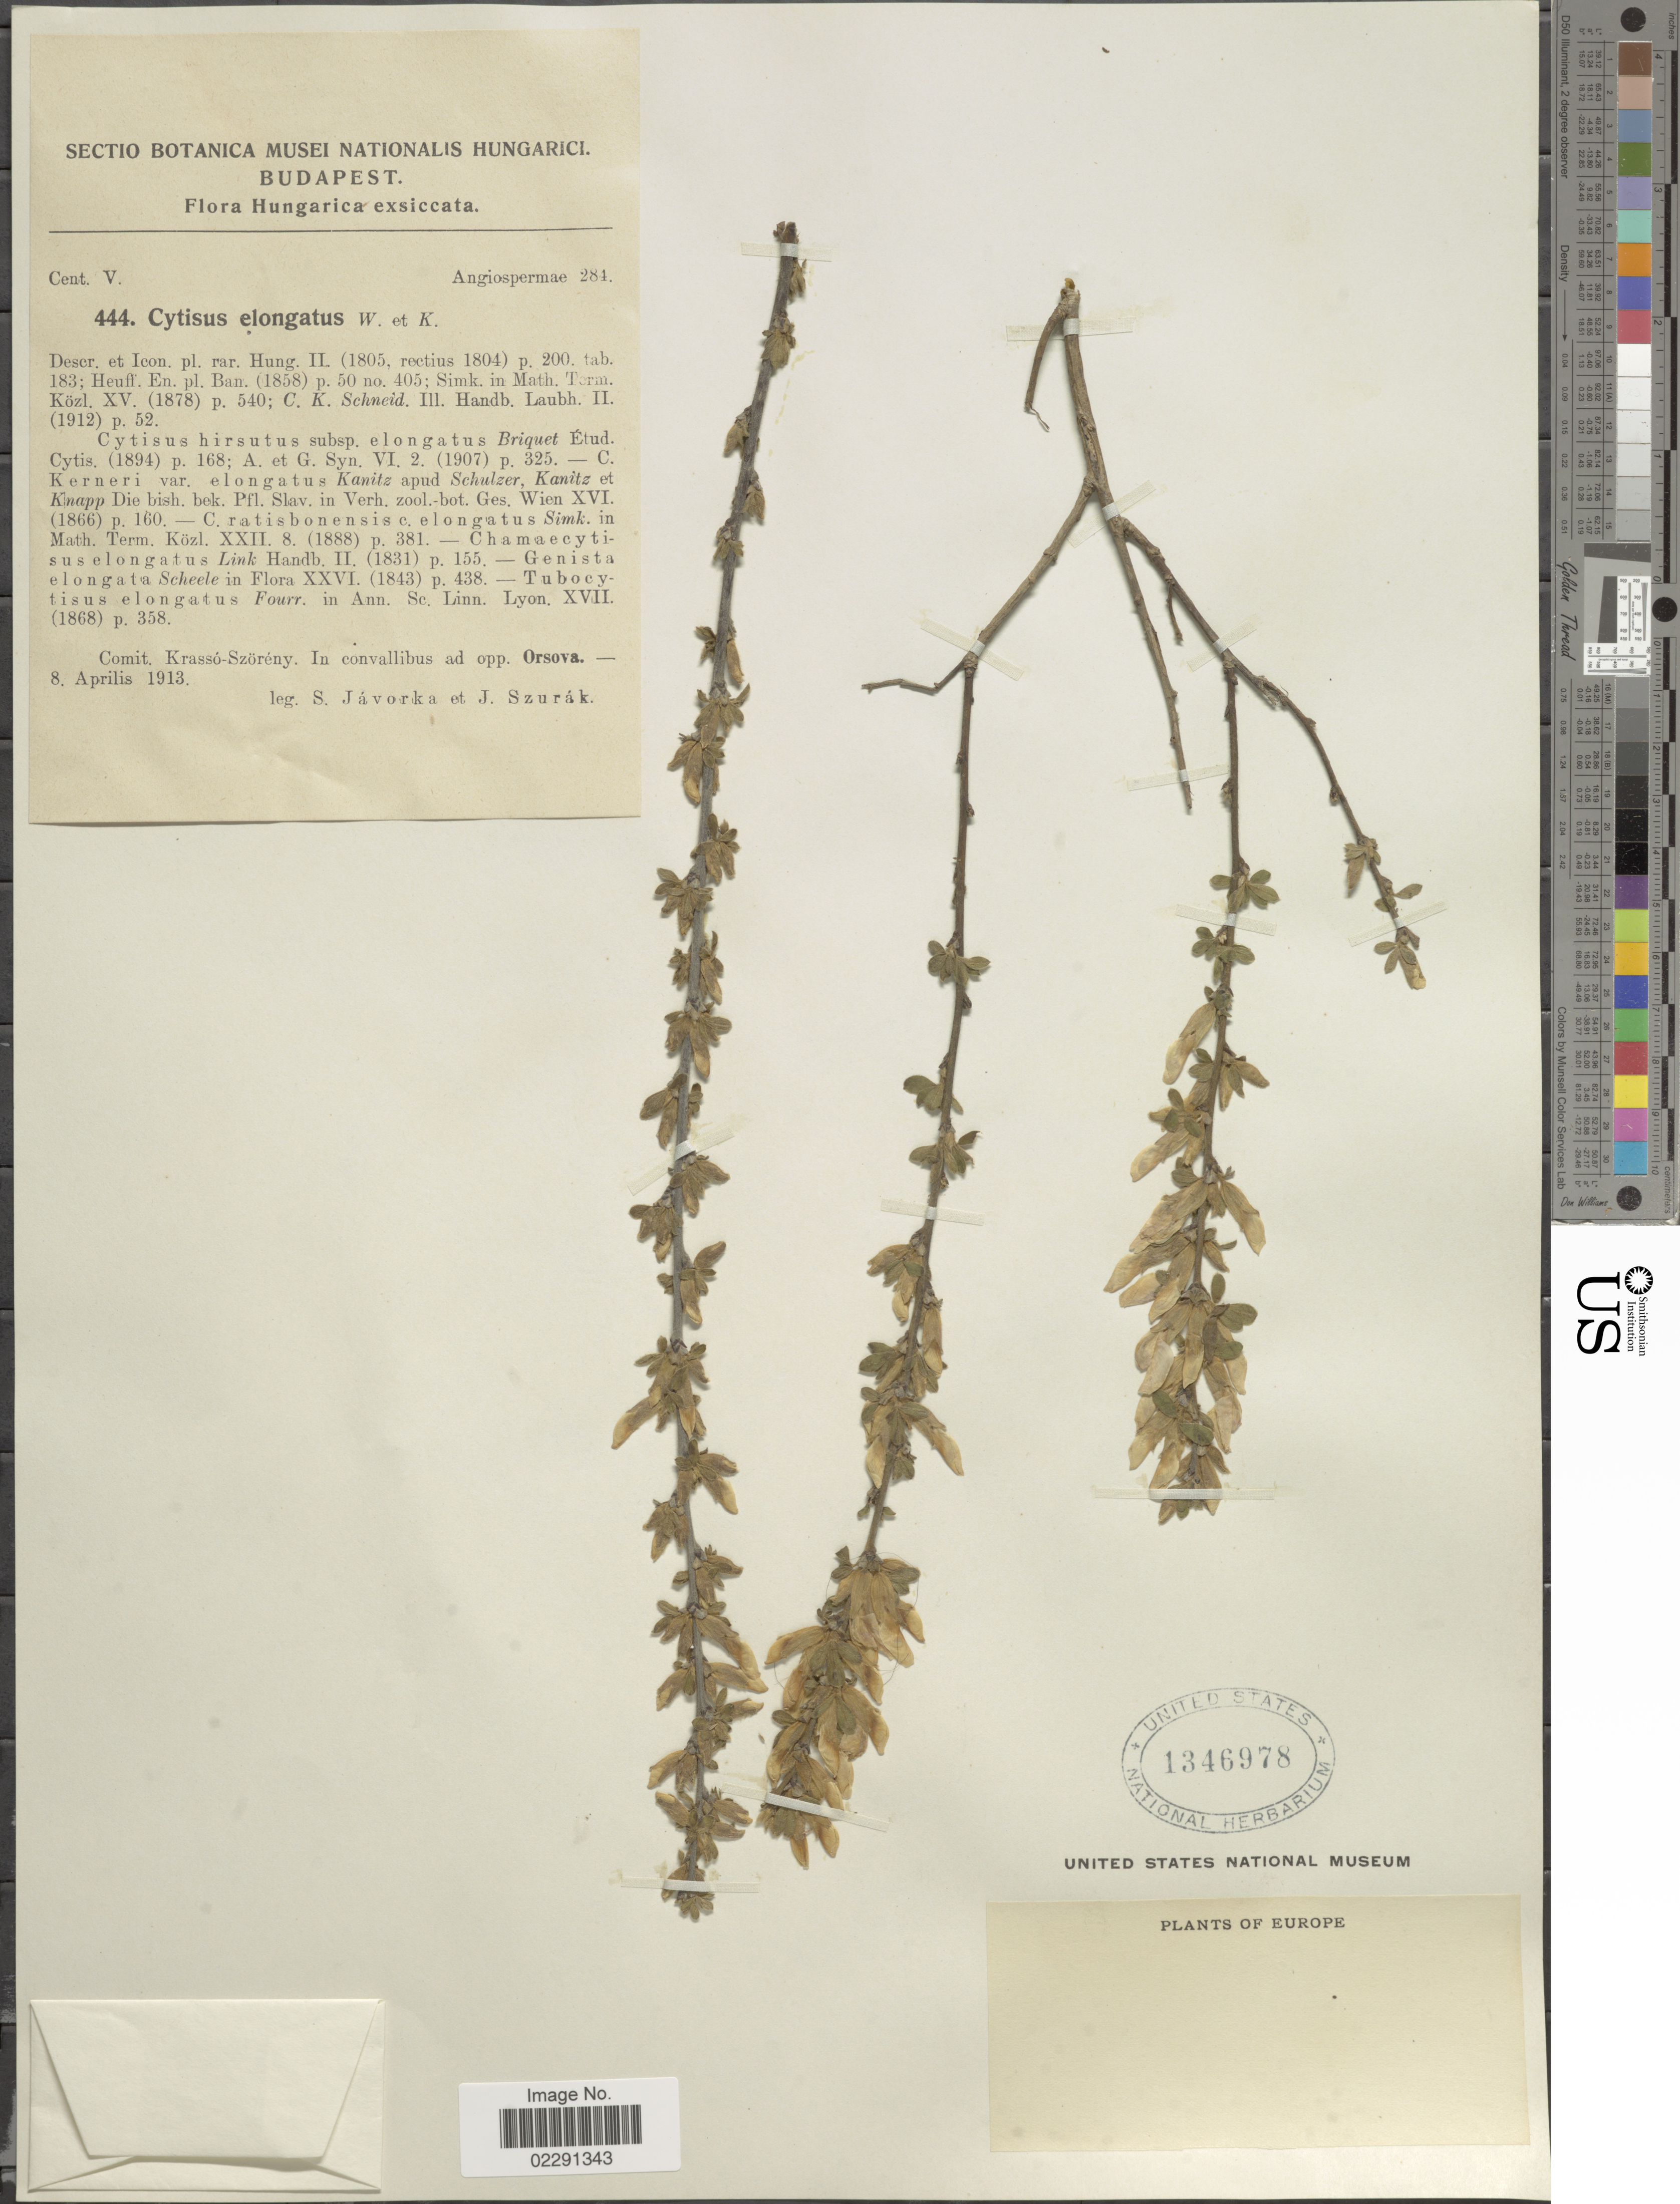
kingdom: Plantae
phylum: Tracheophyta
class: Magnoliopsida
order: Fabales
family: Fabaceae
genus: Cytisus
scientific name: Cytisus elongatus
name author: Waldst. & Kit.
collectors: S. Javorka & J. Szurak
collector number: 444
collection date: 1913-04-08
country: Hungary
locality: Hungarica Exsiccata, Comit. Krasso-Szoreny, in colnvallibus adopp. Orsova.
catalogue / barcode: US 1346978